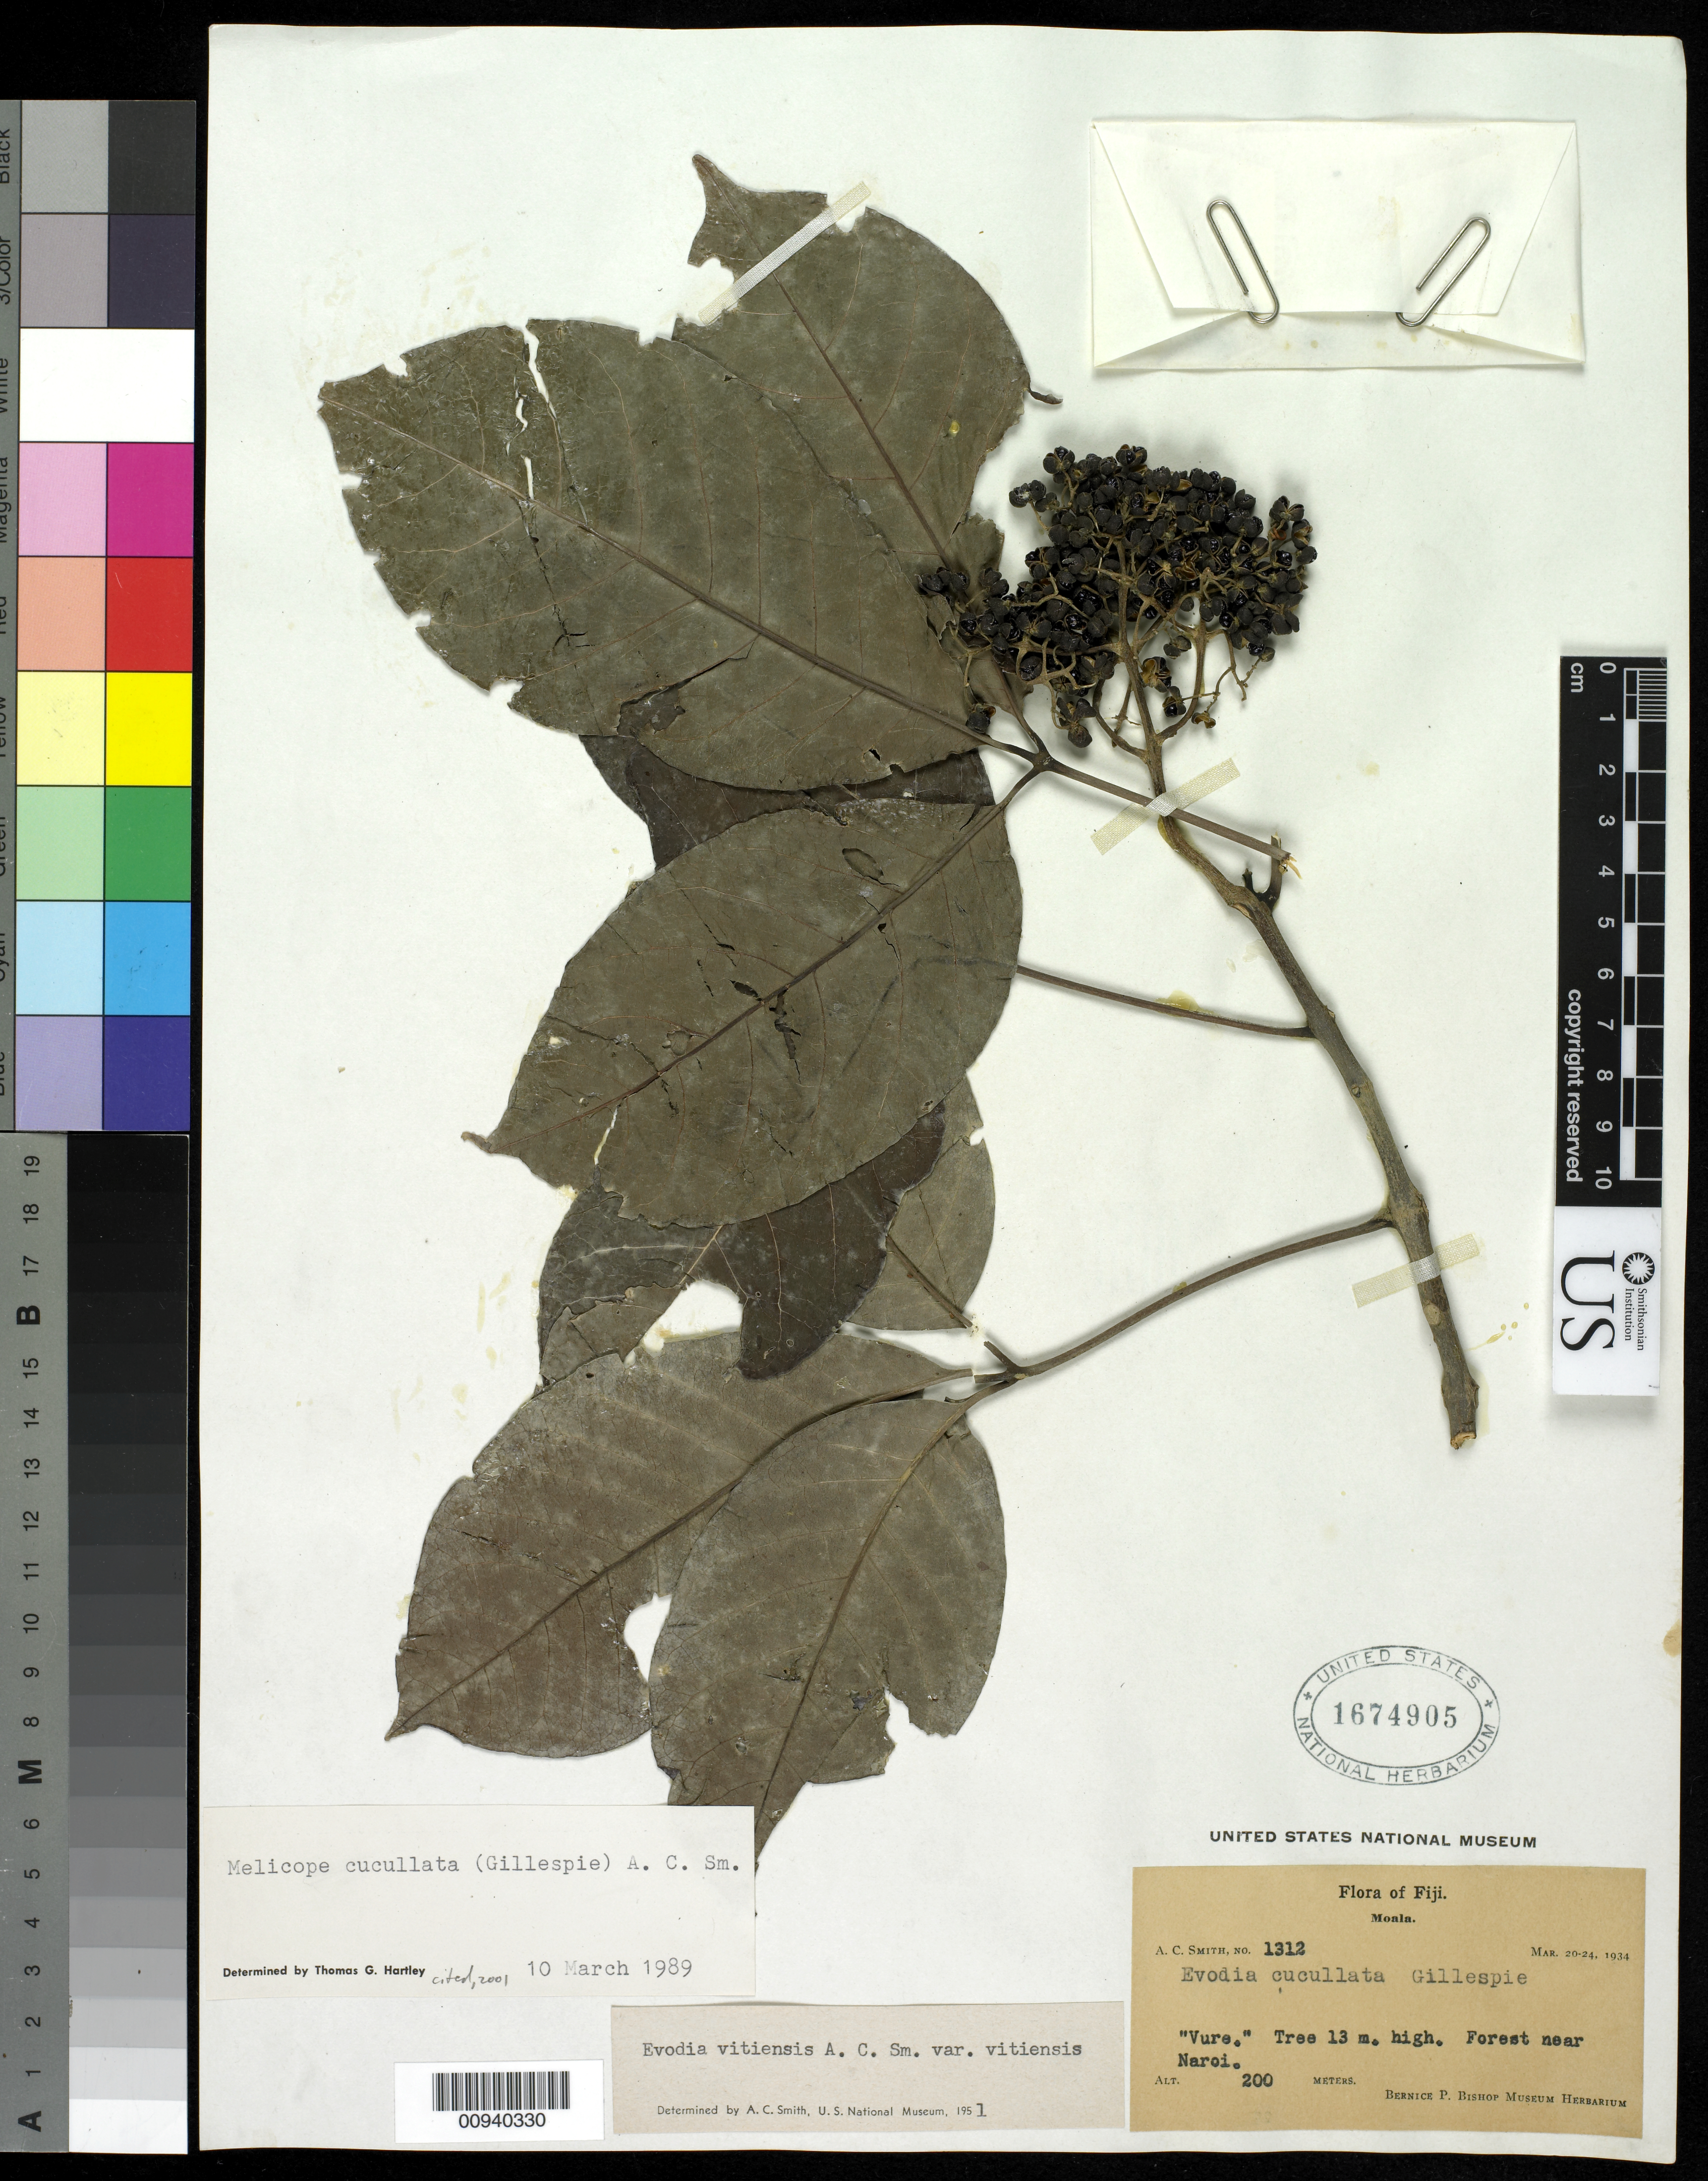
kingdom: Plantae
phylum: Tracheophyta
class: Magnoliopsida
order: Sapindales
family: Rutaceae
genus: Melicope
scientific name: Melicope cucullata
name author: (Gillespie) A.C. Sm.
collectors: C. A. Smith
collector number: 1312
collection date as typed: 20 Mar 1934 to 24 Mar 1934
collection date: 1934-03-20/1934-03-24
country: Fiji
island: Moala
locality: Forest near Naroi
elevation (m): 200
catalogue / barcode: US 1674905